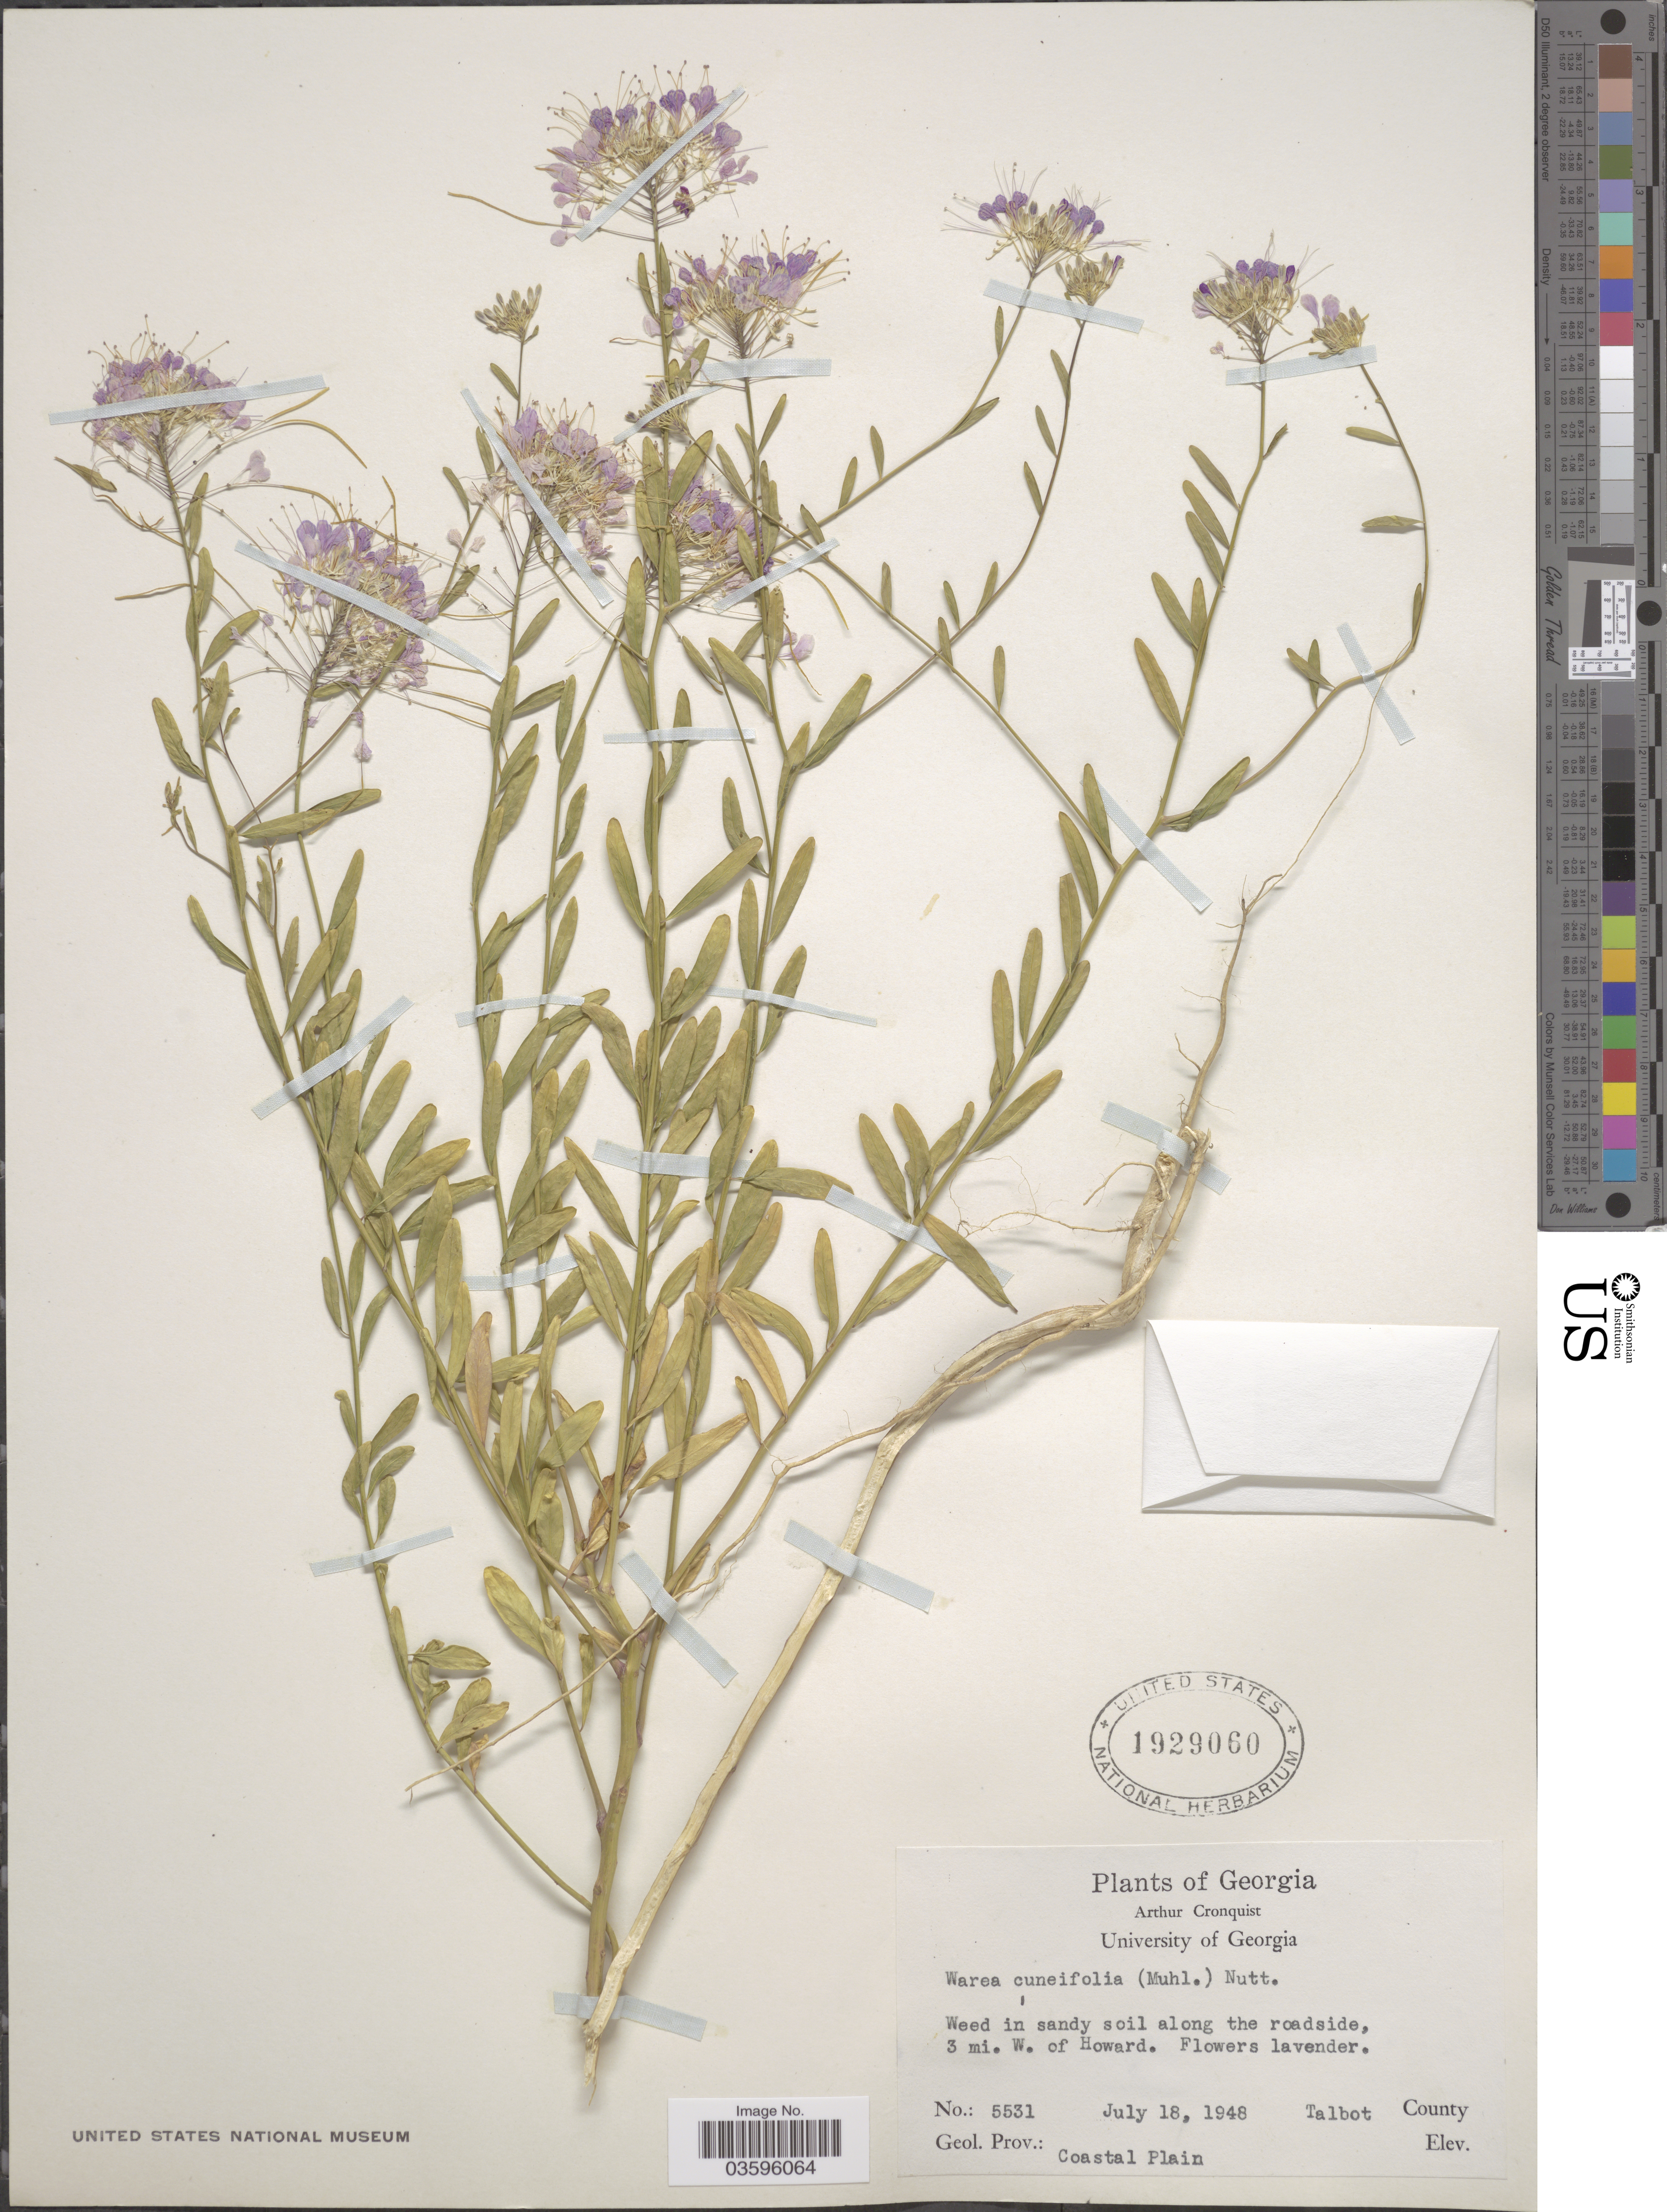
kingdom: Plantae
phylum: Tracheophyta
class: Magnoliopsida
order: Brassicales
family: Brassicaceae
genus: Warea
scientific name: Warea cuneifolia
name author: (Muhl. ex Nutt.) Nutt.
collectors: A. J. Cronquist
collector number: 5531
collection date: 1948-07-18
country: United States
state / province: Georgia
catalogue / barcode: US 1929060